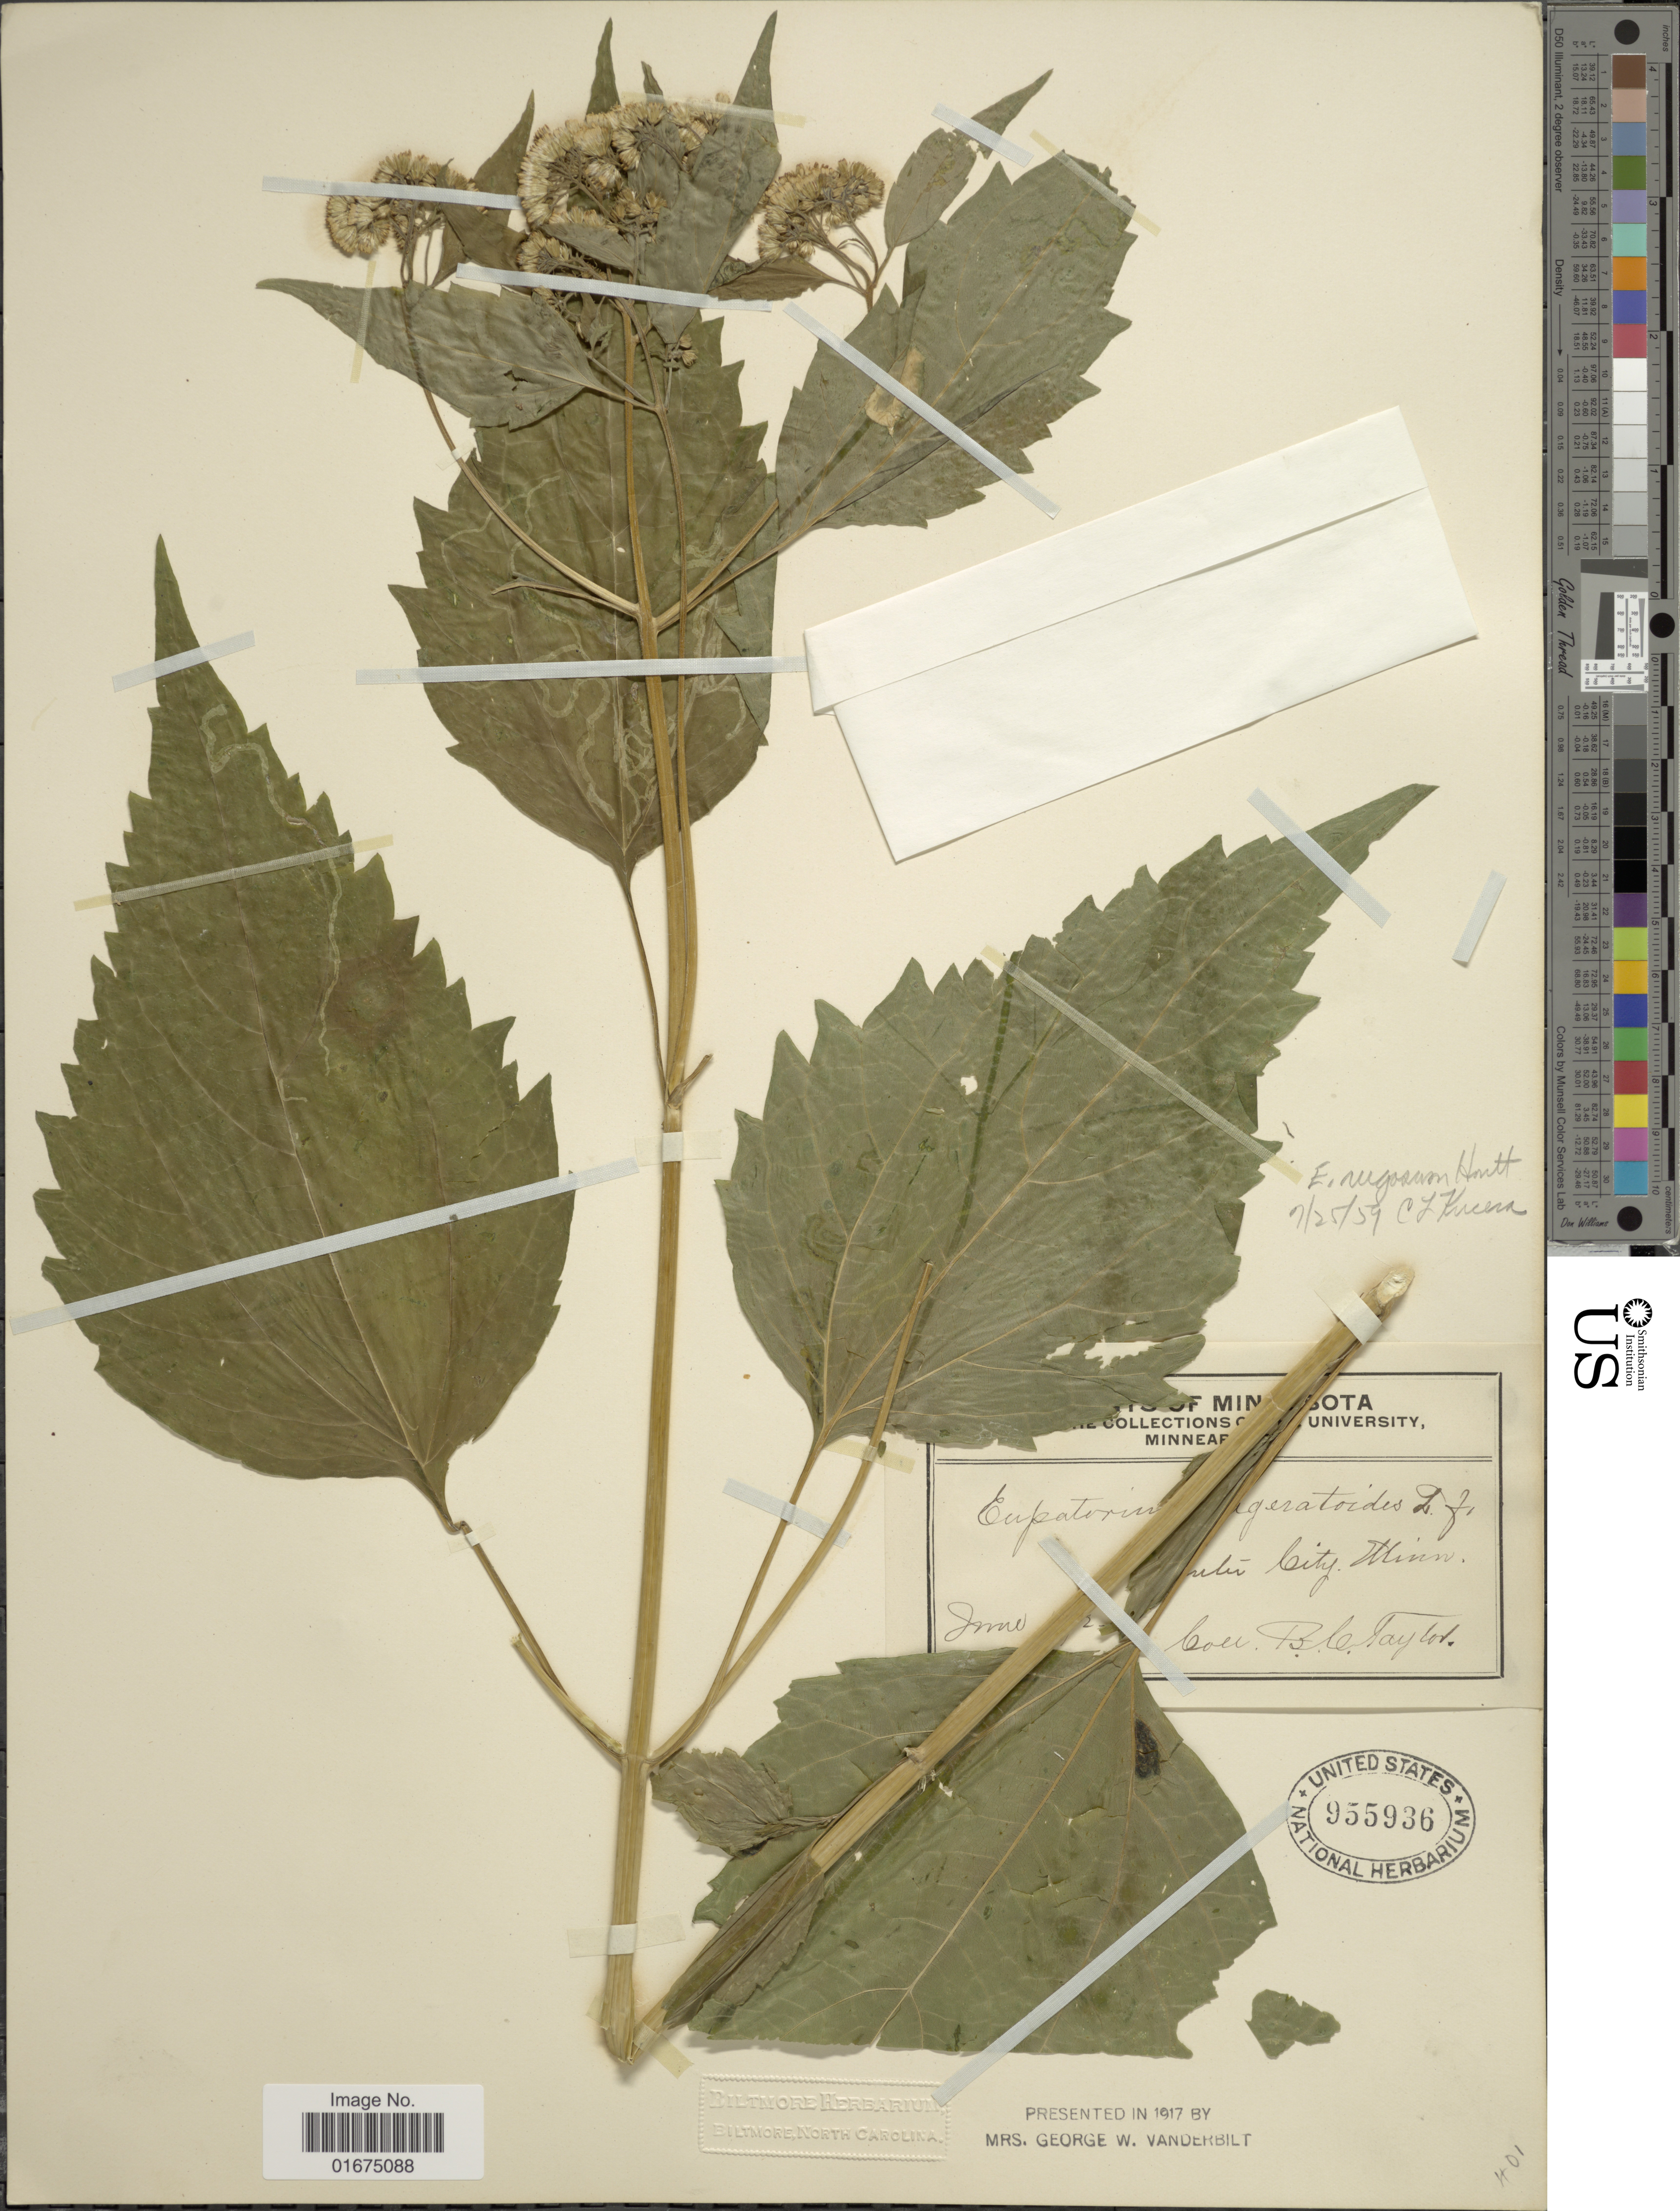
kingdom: Plantae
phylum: Tracheophyta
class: Magnoliopsida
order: Asterales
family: Asteraceae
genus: Ageratina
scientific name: Ageratina altissima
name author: (L.) R.M. King & H. Rob.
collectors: Betty L. Taylor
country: United States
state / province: Minnesota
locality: Center City [interpreted]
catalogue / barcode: US 955936